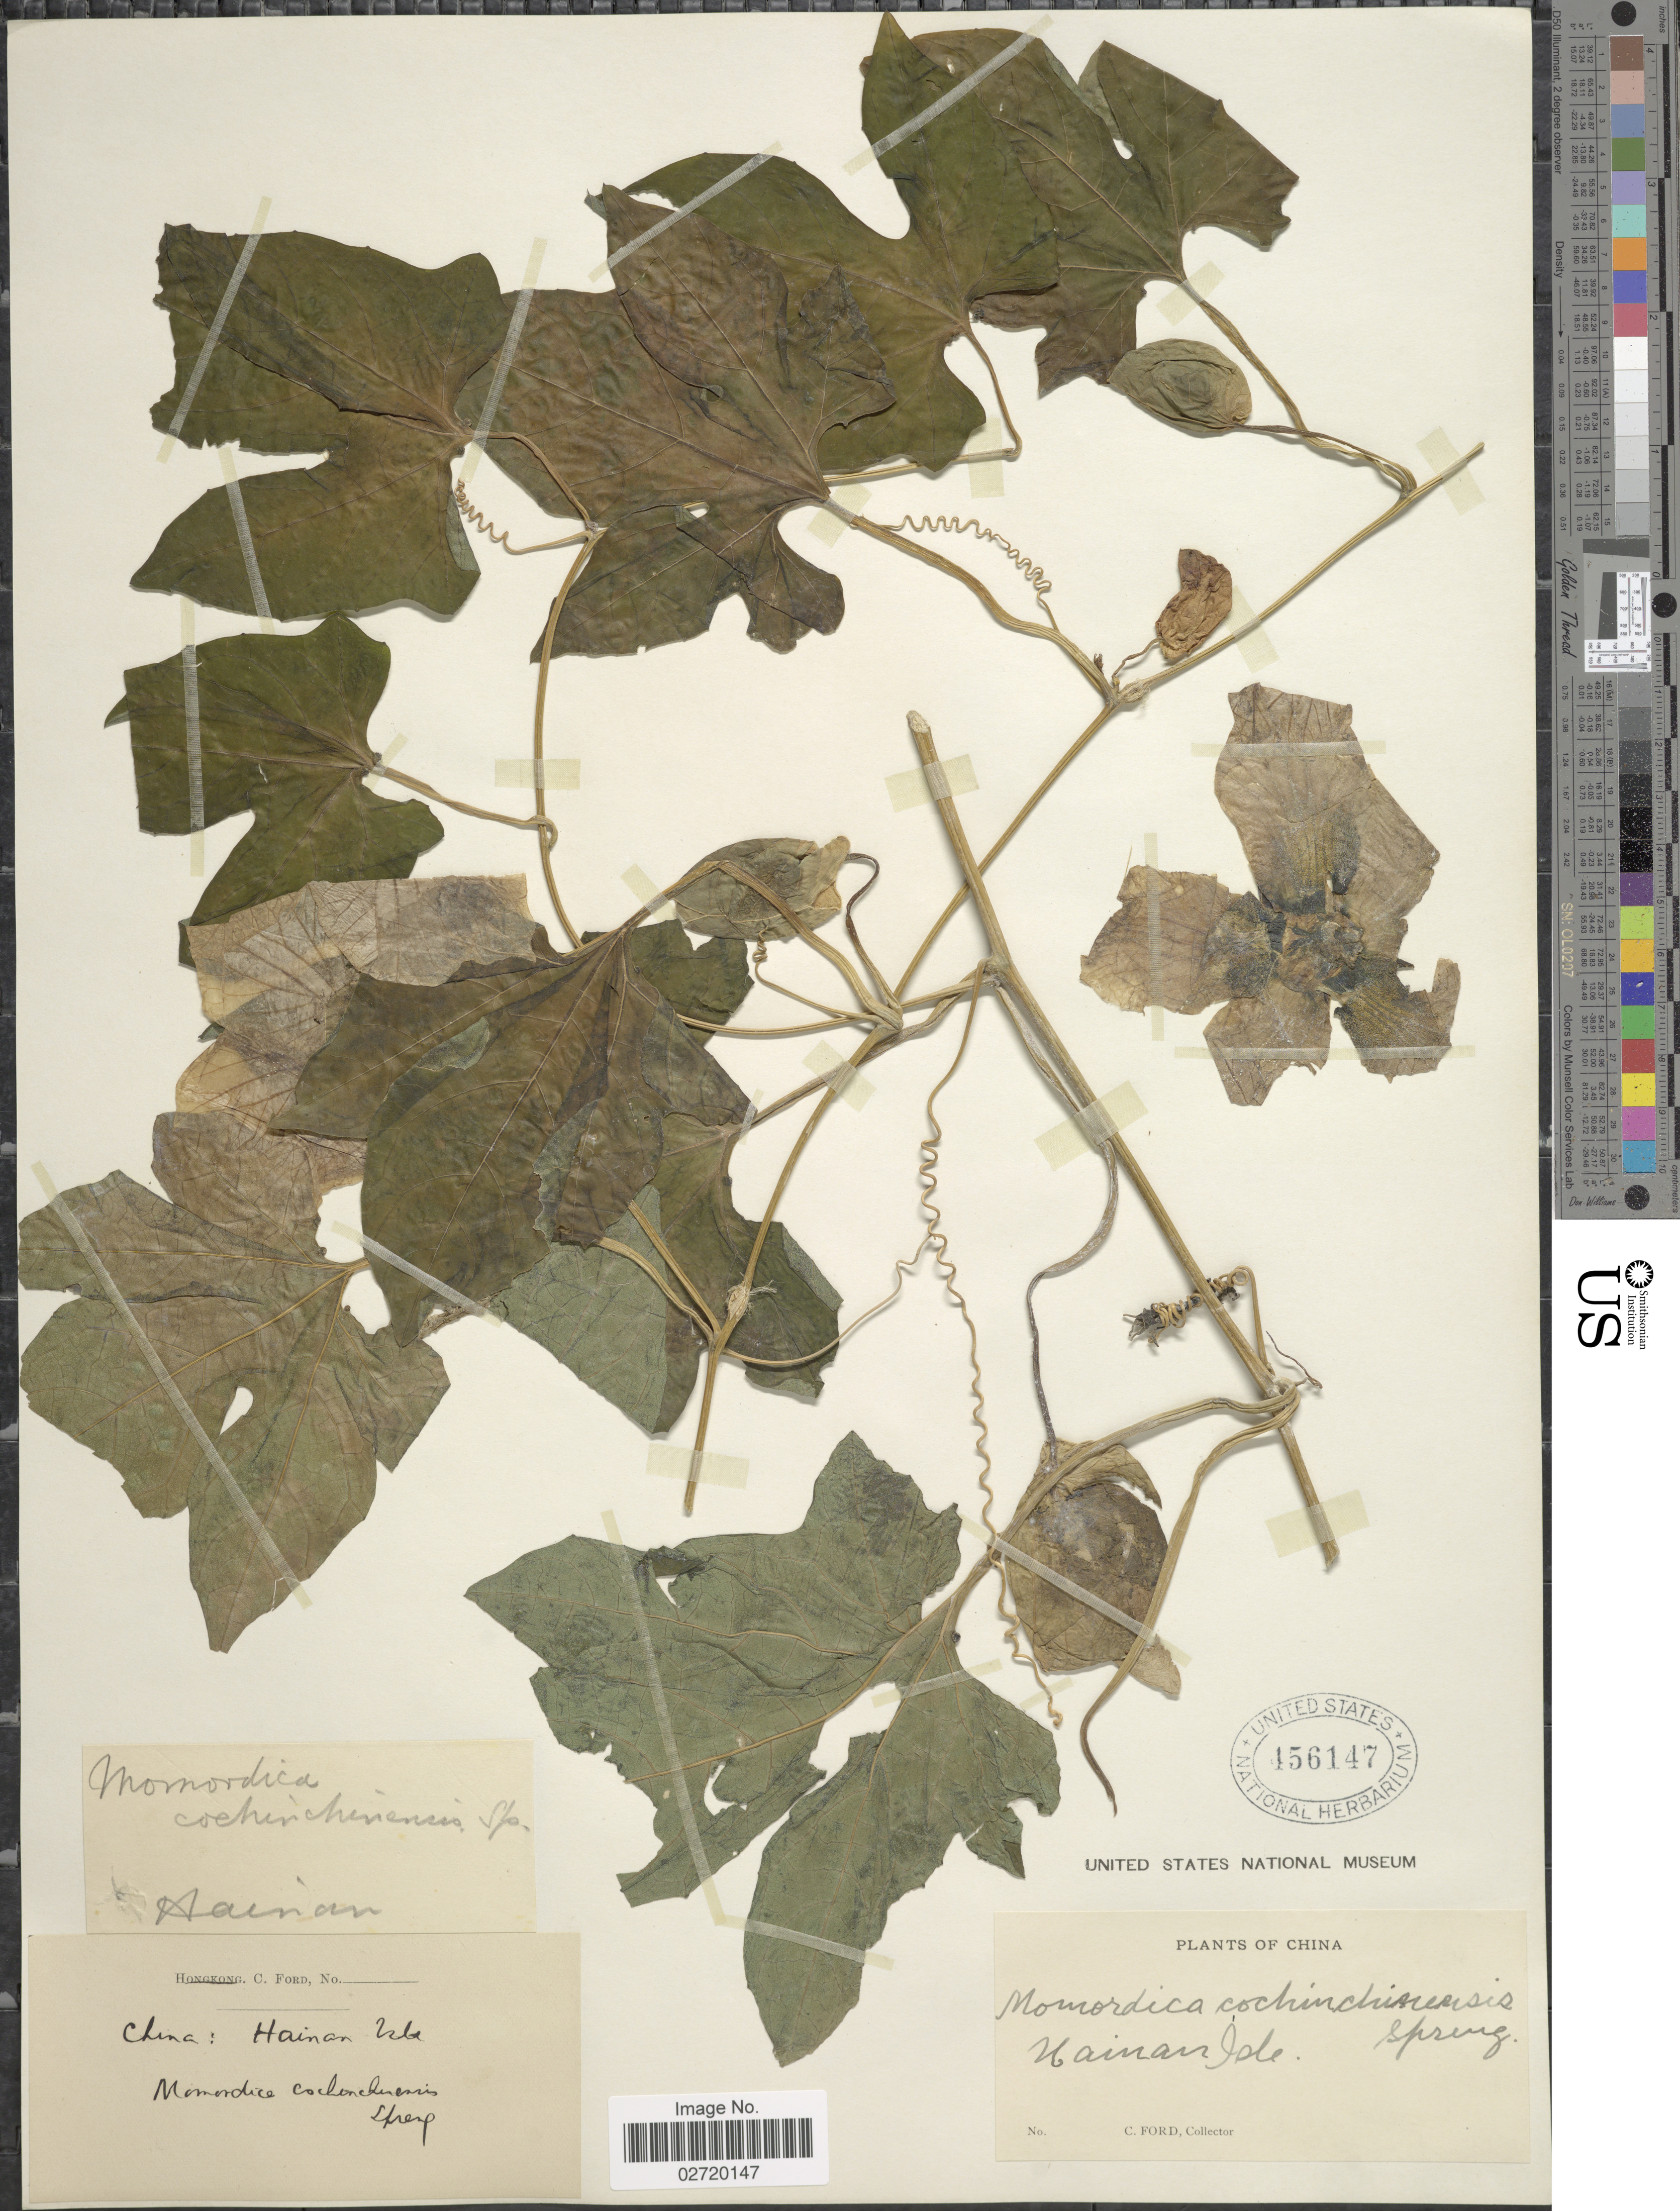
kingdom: Plantae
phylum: Tracheophyta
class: Magnoliopsida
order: Cucurbitales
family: Cucurbitaceae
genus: Momordica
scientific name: Momordica cochinchinensis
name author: (Lour.) Spreng.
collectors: C. Ford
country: China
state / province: Hainan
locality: China: Hainan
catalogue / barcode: US 456147